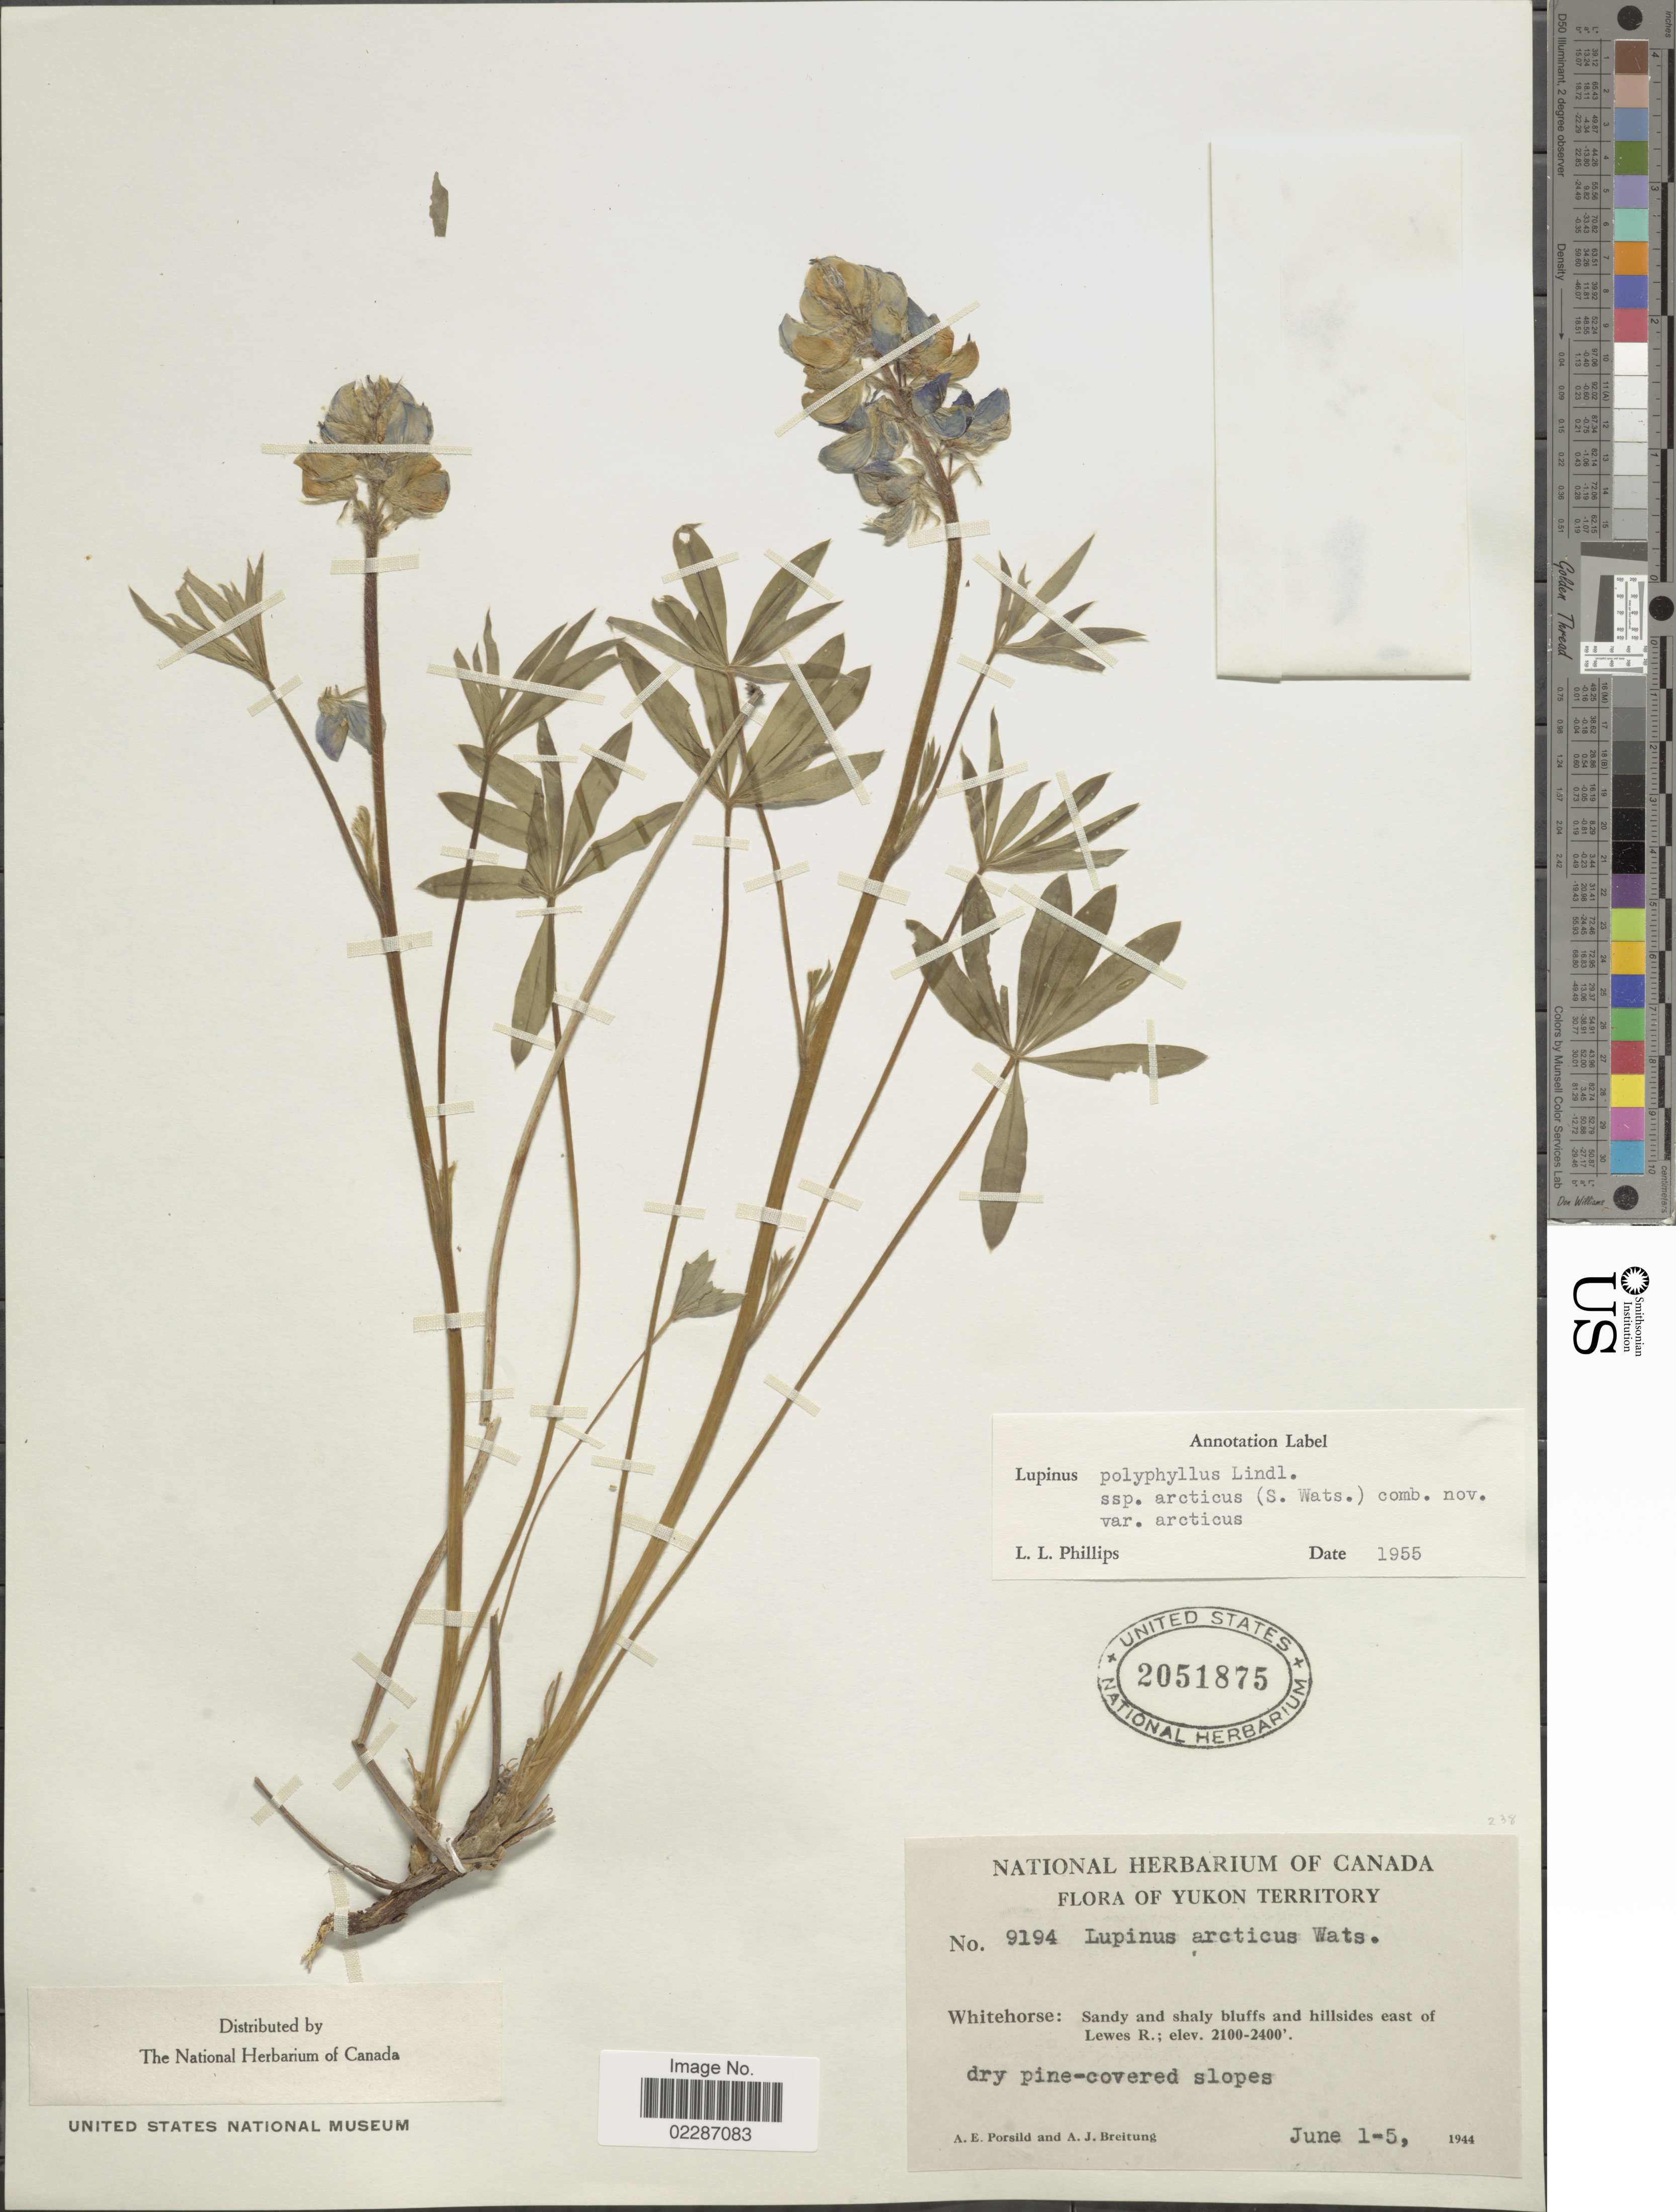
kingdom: Plantae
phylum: Tracheophyta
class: Magnoliopsida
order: Fabales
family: Fabaceae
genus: Lupinus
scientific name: Lupinus arcticus subsp. arcticus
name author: S. Watson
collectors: A. E. Porsild & A. Breitung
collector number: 9194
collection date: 1944-06-01/1944-06-05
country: Canada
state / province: Yukon Territory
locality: Whitehorse: Sandy and shaly bluffs and hillsides east of Lewes R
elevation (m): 640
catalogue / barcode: US 2051875